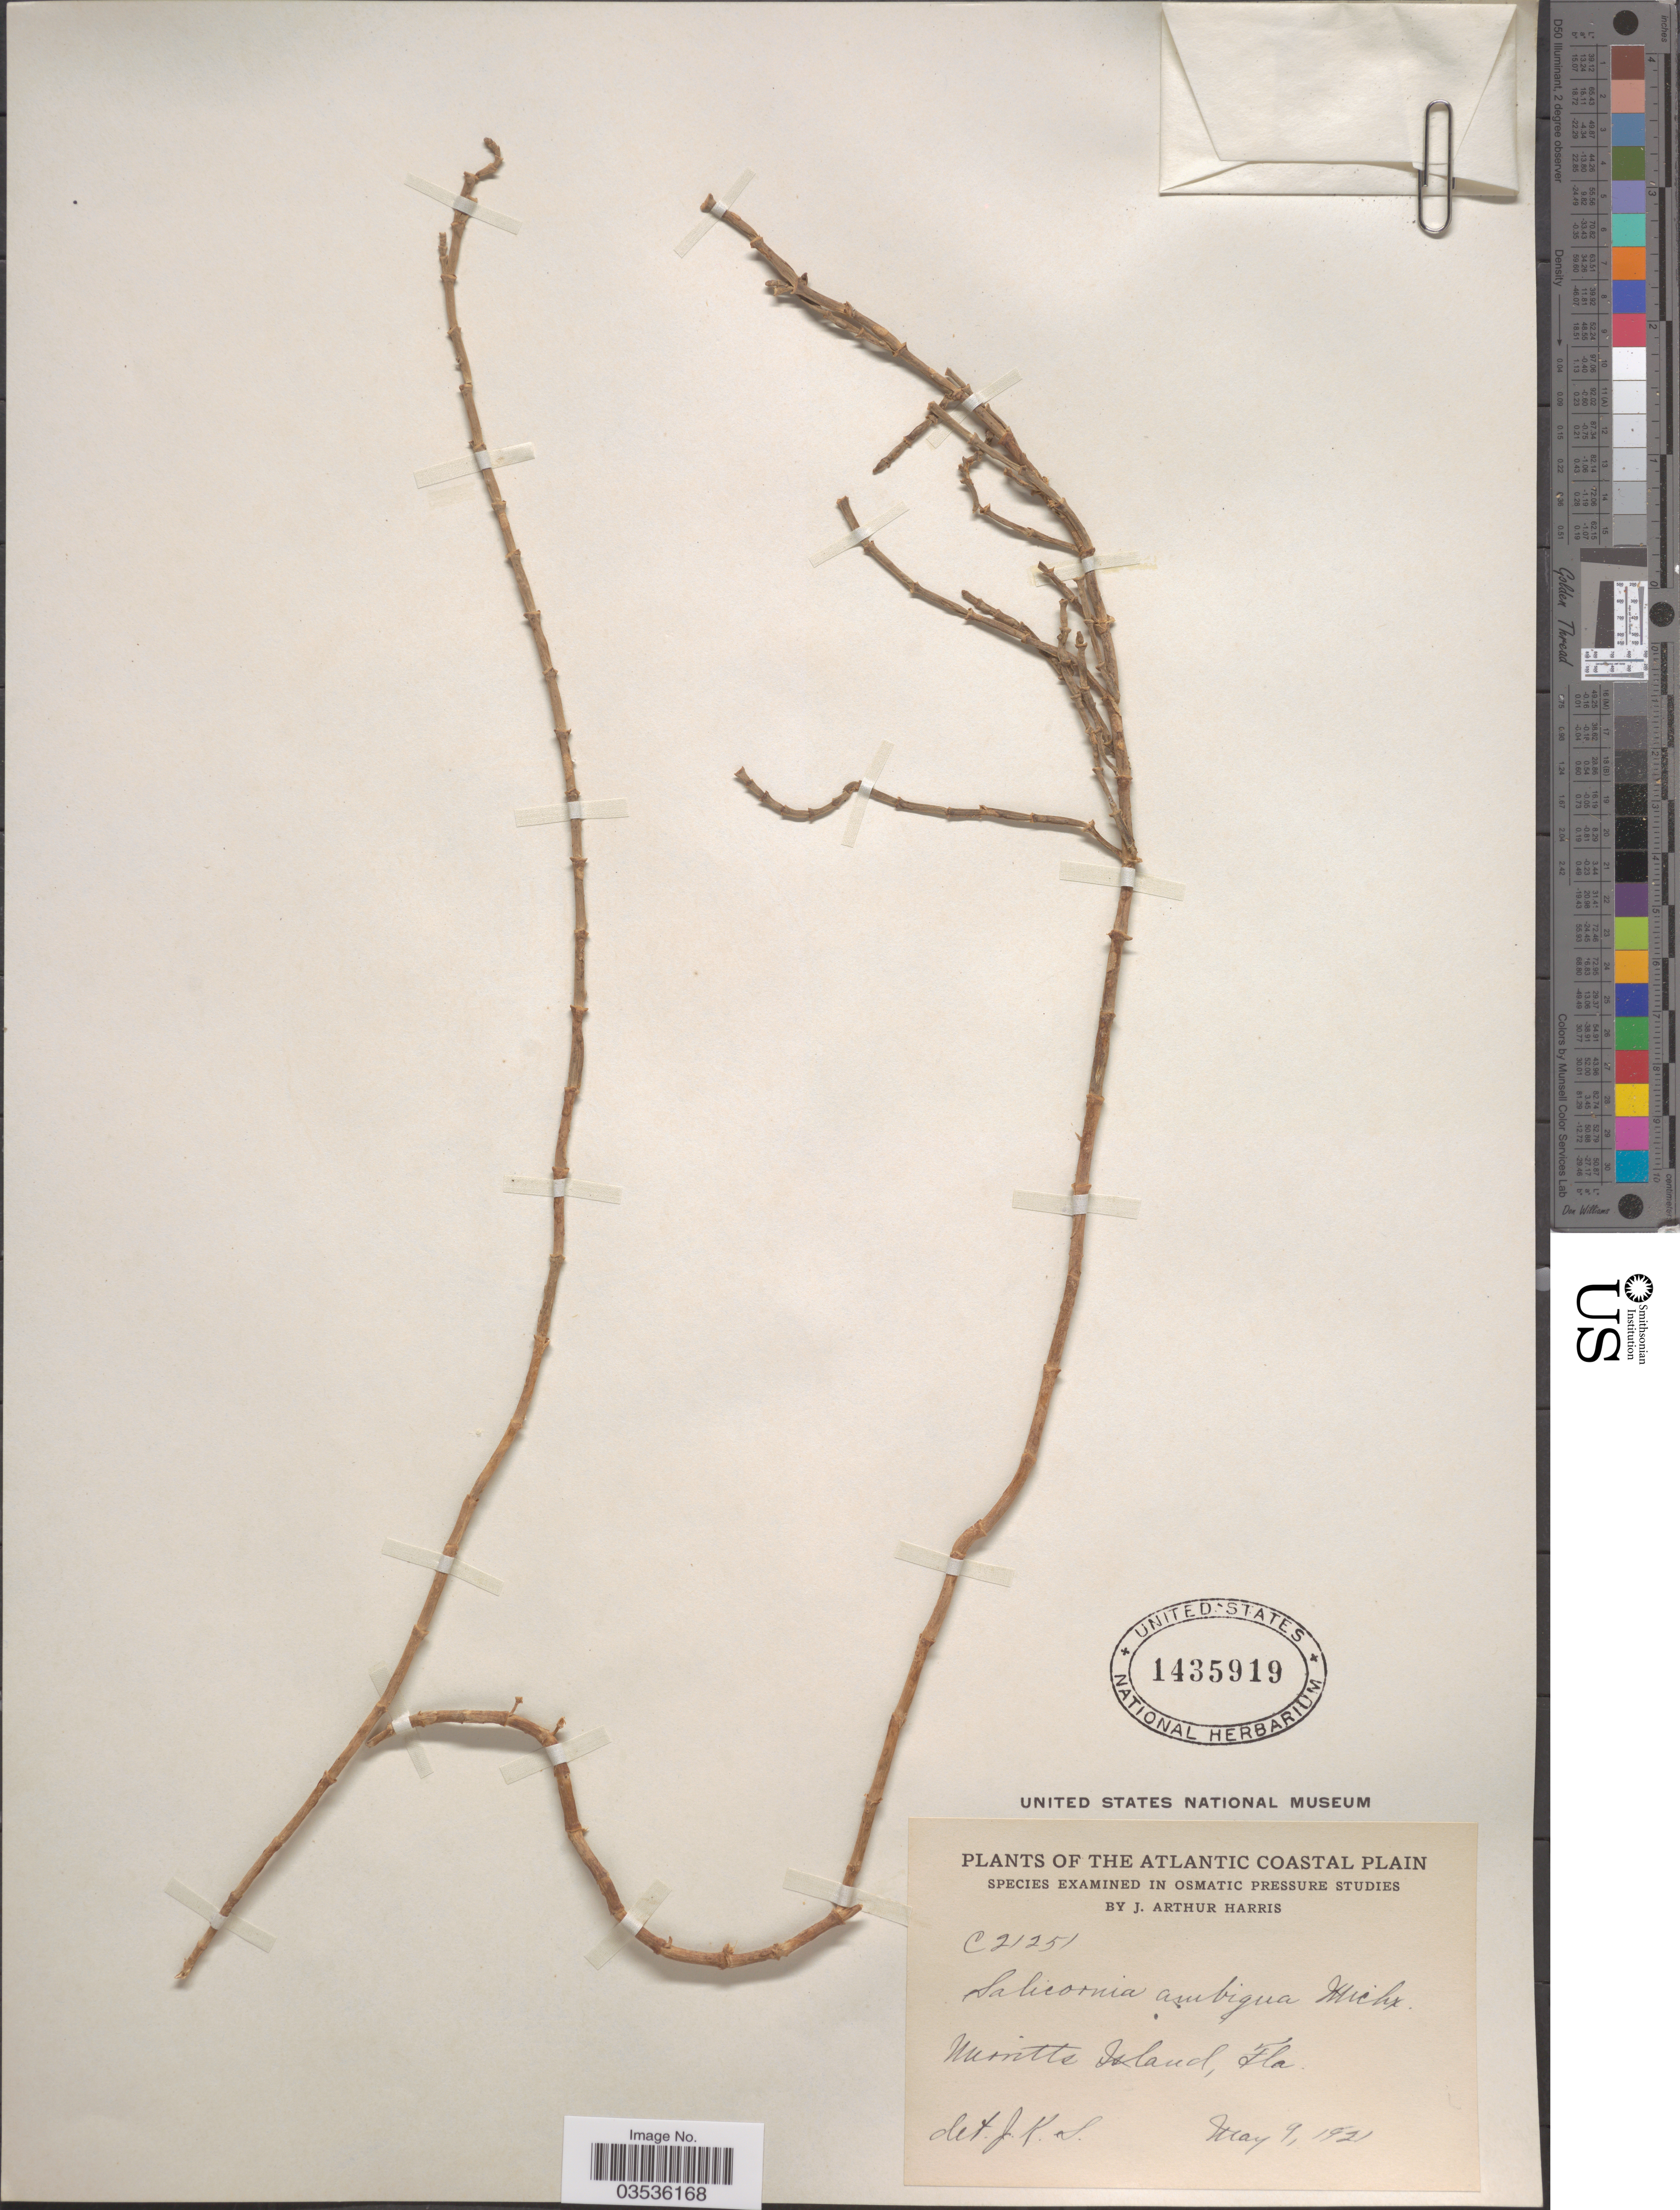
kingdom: Plantae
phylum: Tracheophyta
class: Magnoliopsida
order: Caryophyllales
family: Amaranthaceae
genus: Salicornia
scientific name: Salicornia ambigua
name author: Michx.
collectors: J. A. Harris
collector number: C21251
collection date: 1921-05-09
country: United States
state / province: Florida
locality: The Atlantic Coastal Plain. Merritts Island.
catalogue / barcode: US 1435919